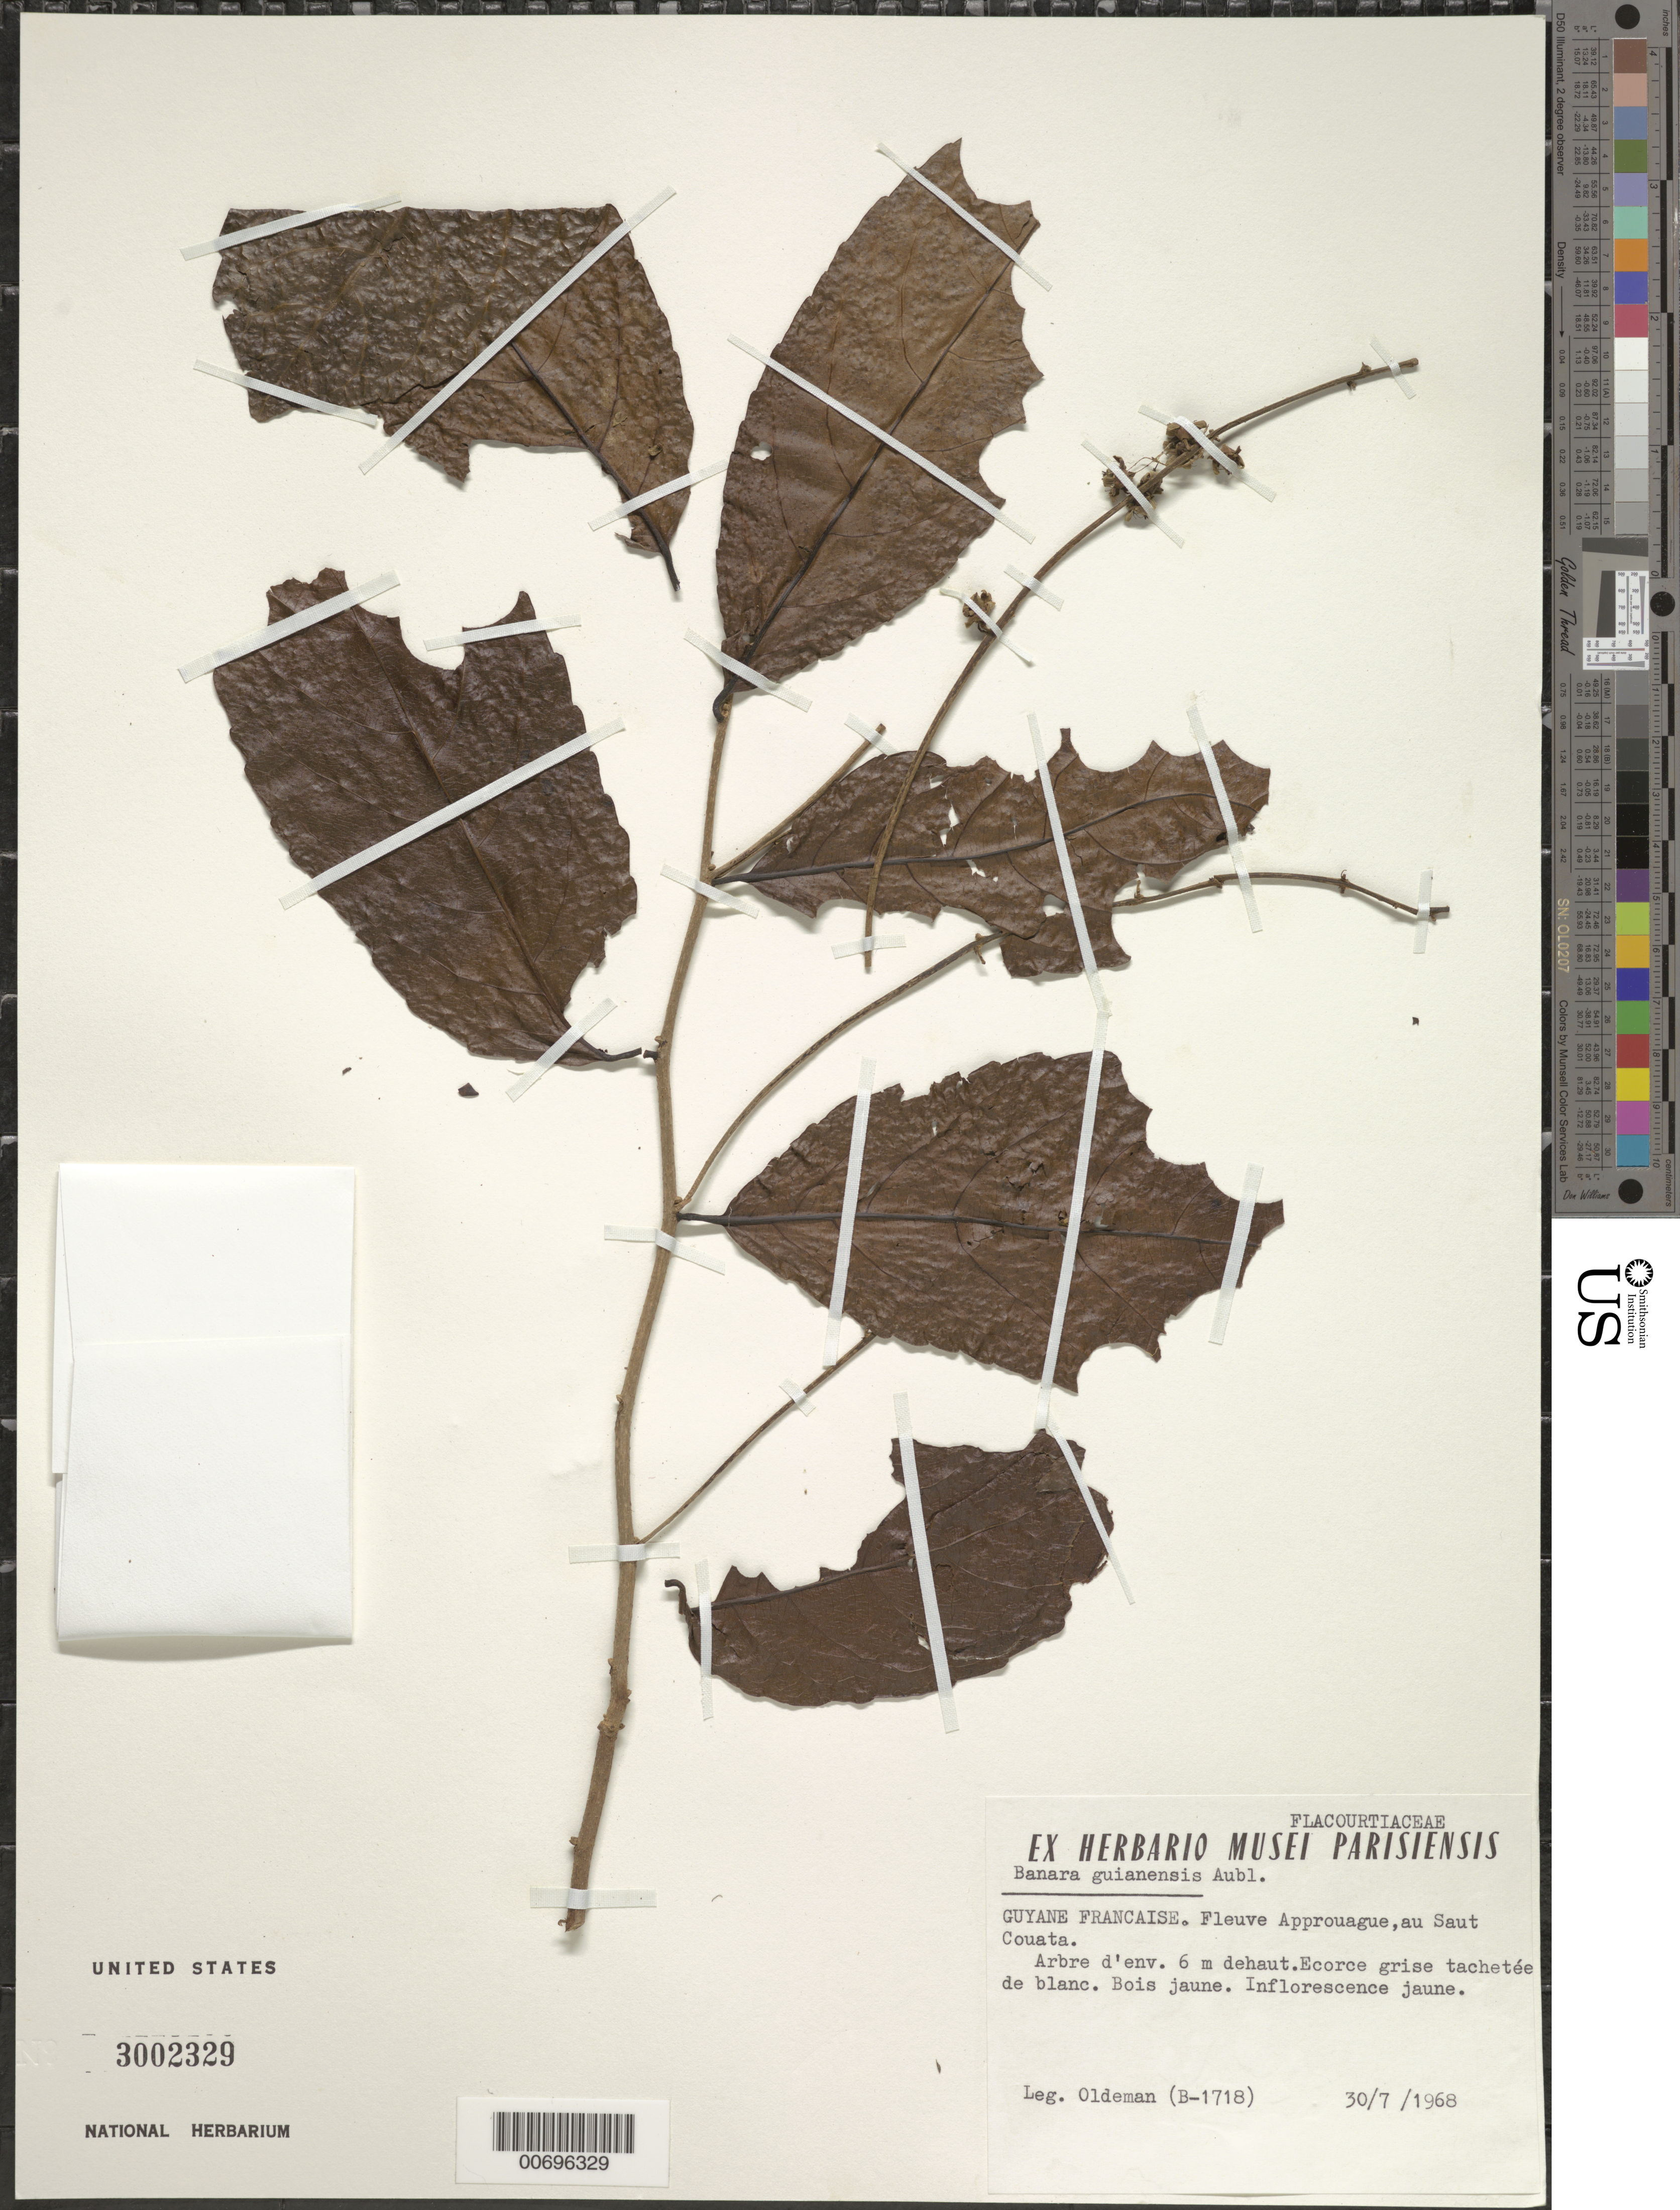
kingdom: Plantae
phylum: Tracheophyta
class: Magnoliopsida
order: Malpighiales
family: Salicaceae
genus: Banara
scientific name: Banara guianensis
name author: Aubl.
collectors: R. Oldeman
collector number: B 1718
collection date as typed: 30-Jul-68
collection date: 1968-07-30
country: French Guiana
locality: Approuague R., au Saut Couata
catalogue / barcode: US 3002329